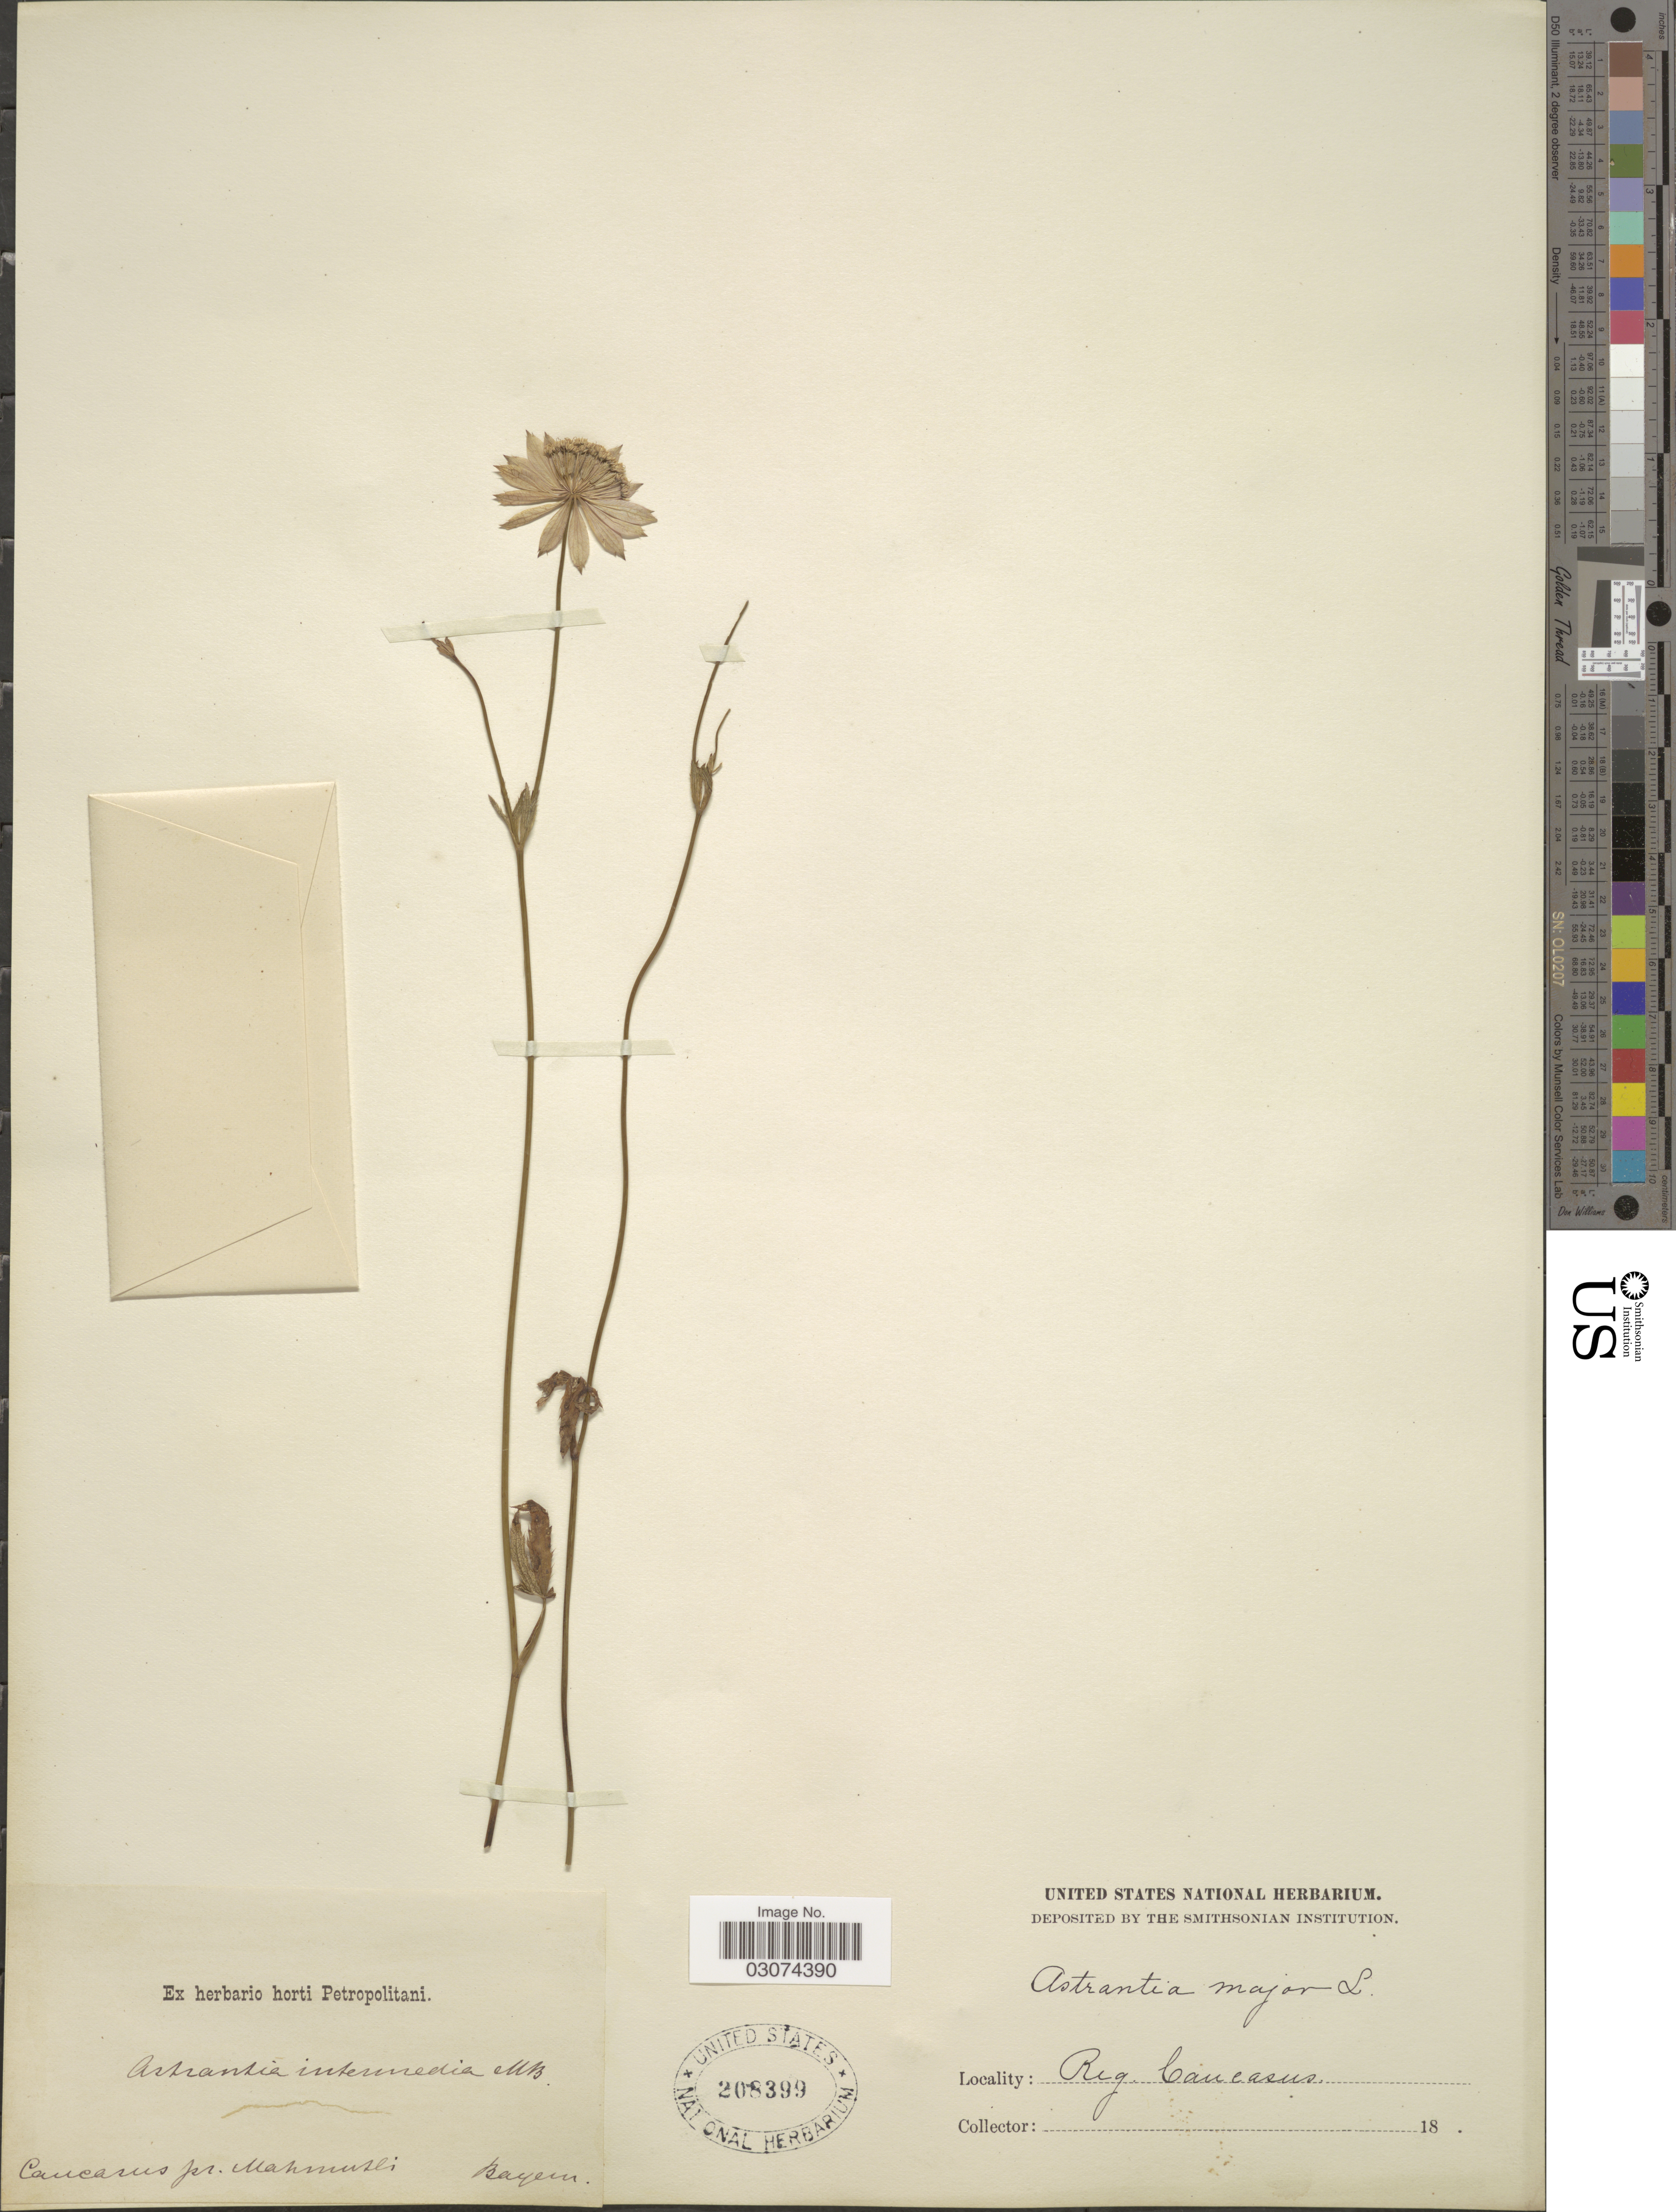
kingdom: Plantae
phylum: Tracheophyta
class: Magnoliopsida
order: Apiales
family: Apiaceae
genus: Astrantia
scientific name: Astrantia major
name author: L.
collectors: Bayem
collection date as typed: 18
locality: Caucasus pr. Mahmutli [interpreted]. Reg. Caucasus.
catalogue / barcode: US 208399